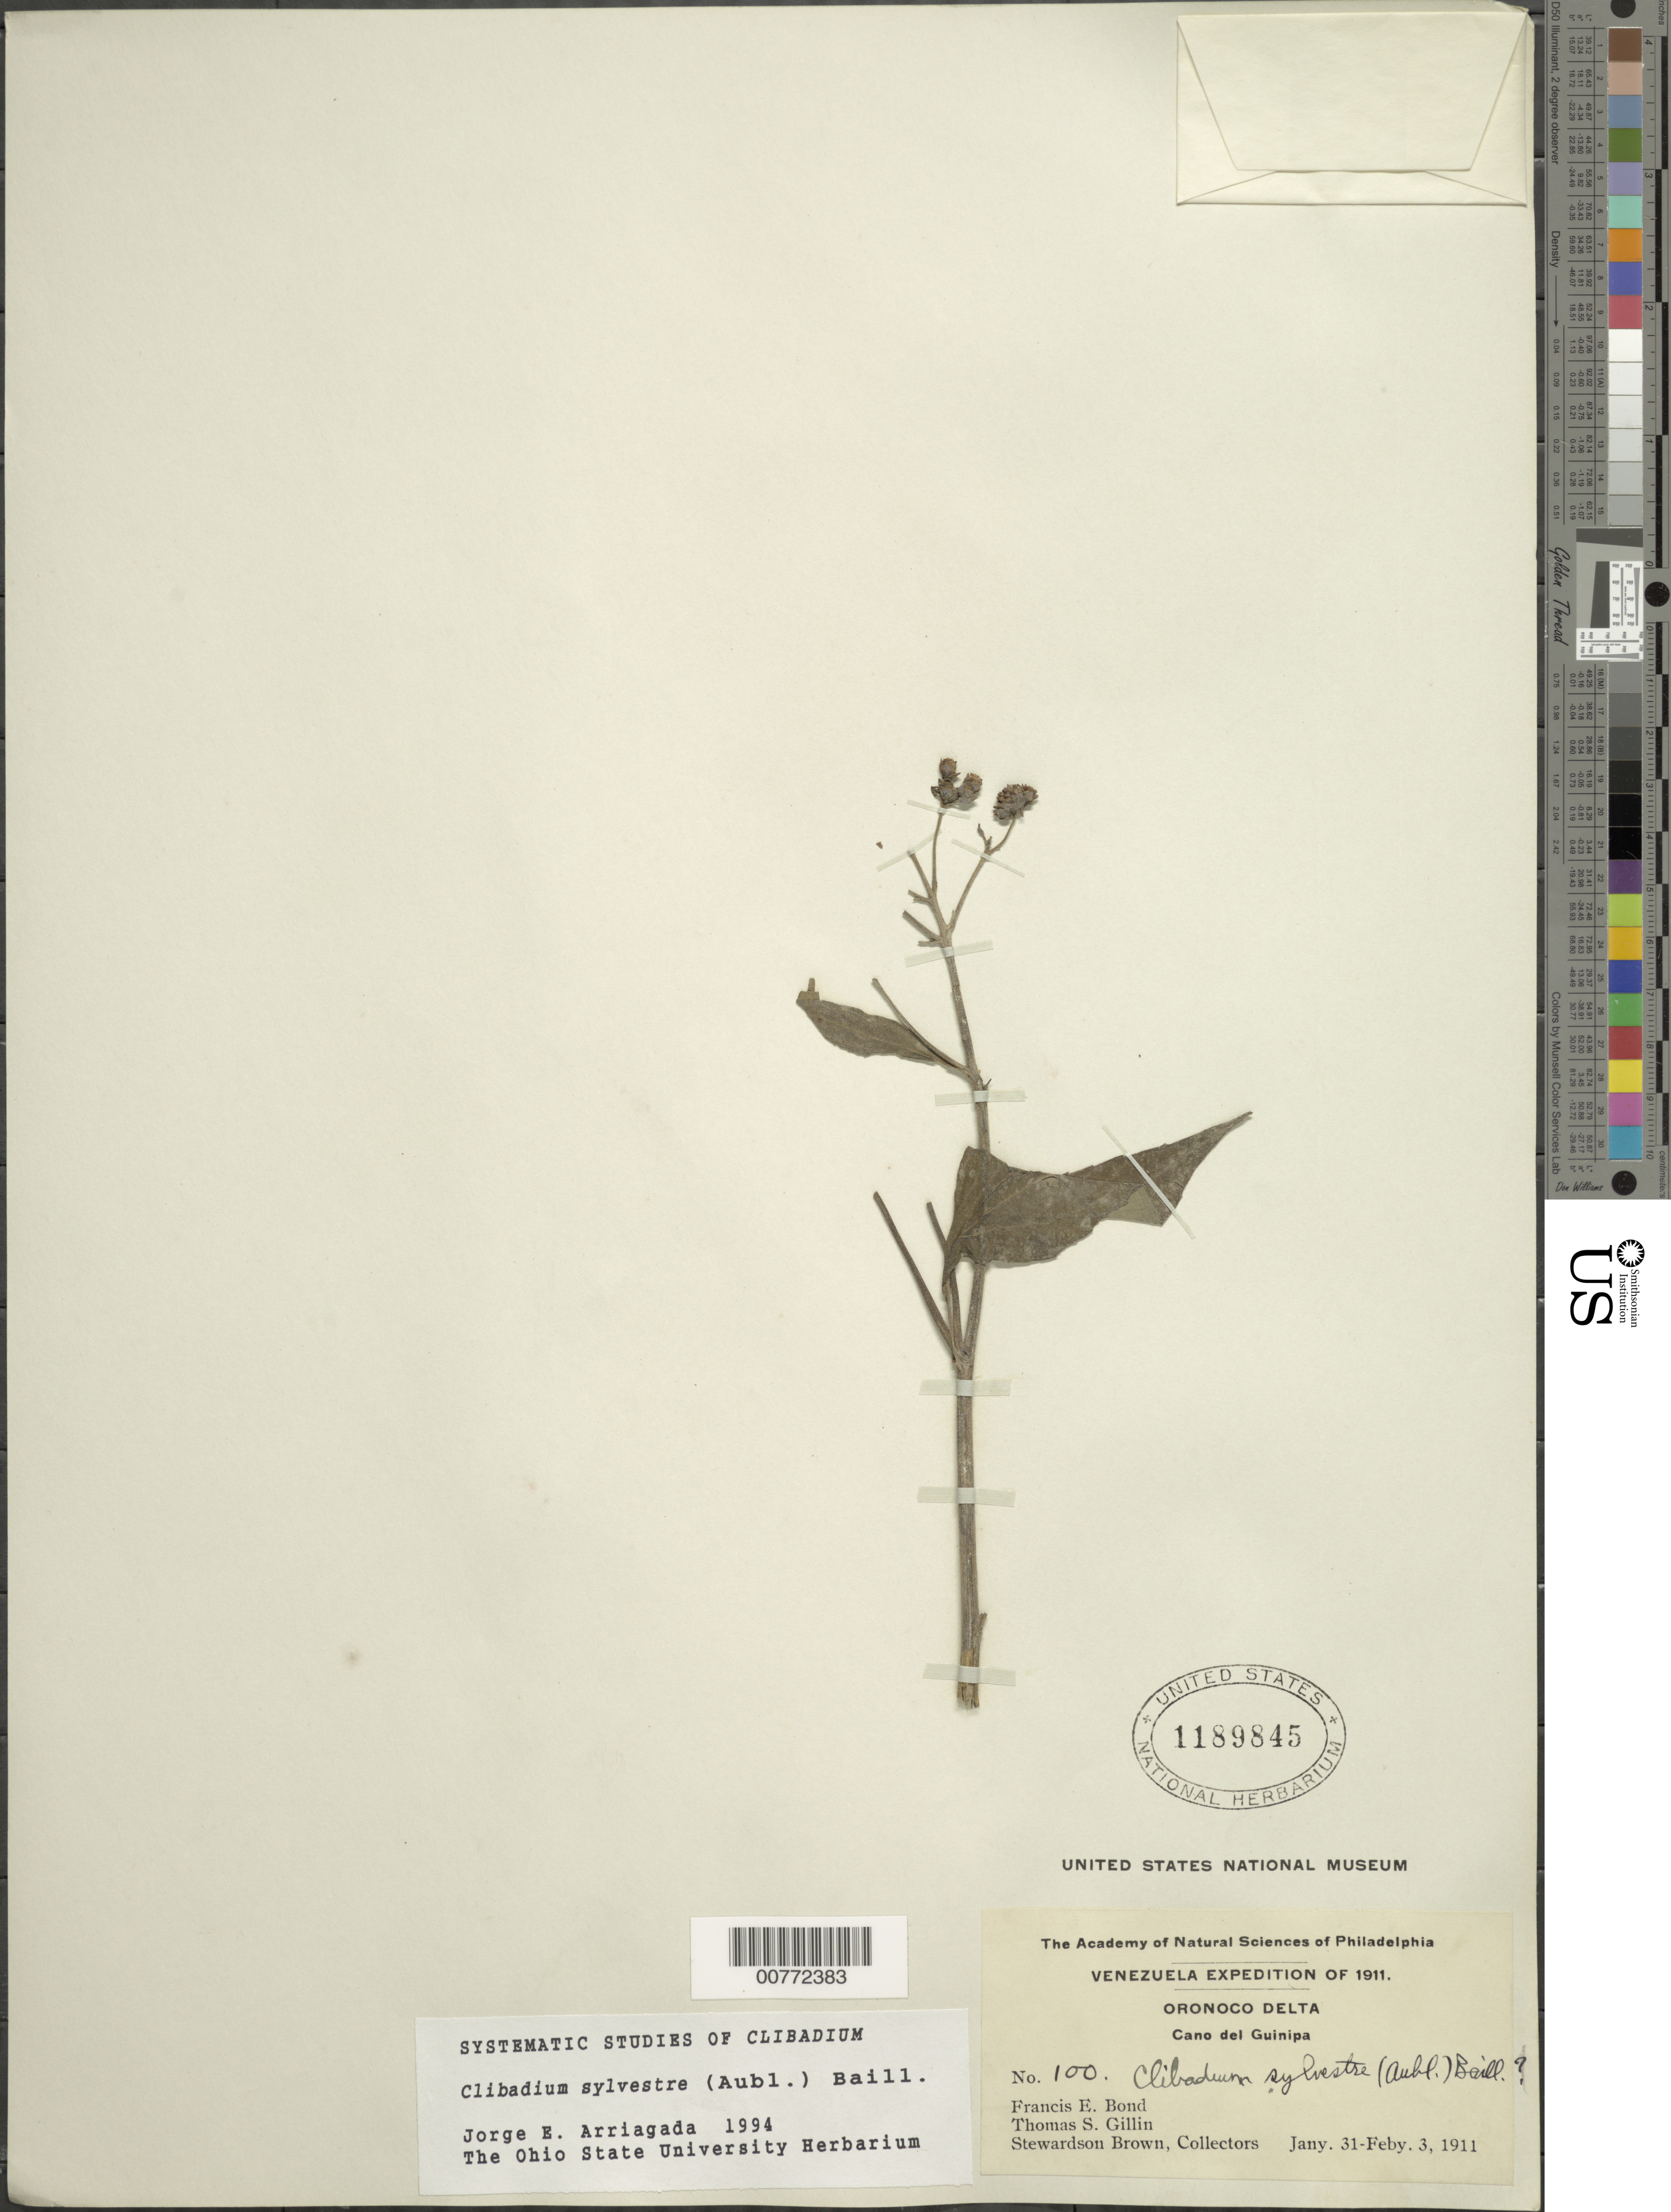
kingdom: Plantae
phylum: Tracheophyta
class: Magnoliopsida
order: Asterales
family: Asteraceae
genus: Clibadium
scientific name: Clibadium sylvestre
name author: (Aubl.) Baill.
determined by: Arriagada, J. E.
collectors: F. Bond, T. Gillin & S. Brown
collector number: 100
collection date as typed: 31 January -3 February 1911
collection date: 1911-01-31/1911-02-03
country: Venezuela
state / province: Monagas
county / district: Maturin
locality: Oronoco Delta along Rio Guanipa, including Indian and Creole villages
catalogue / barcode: US 1189845